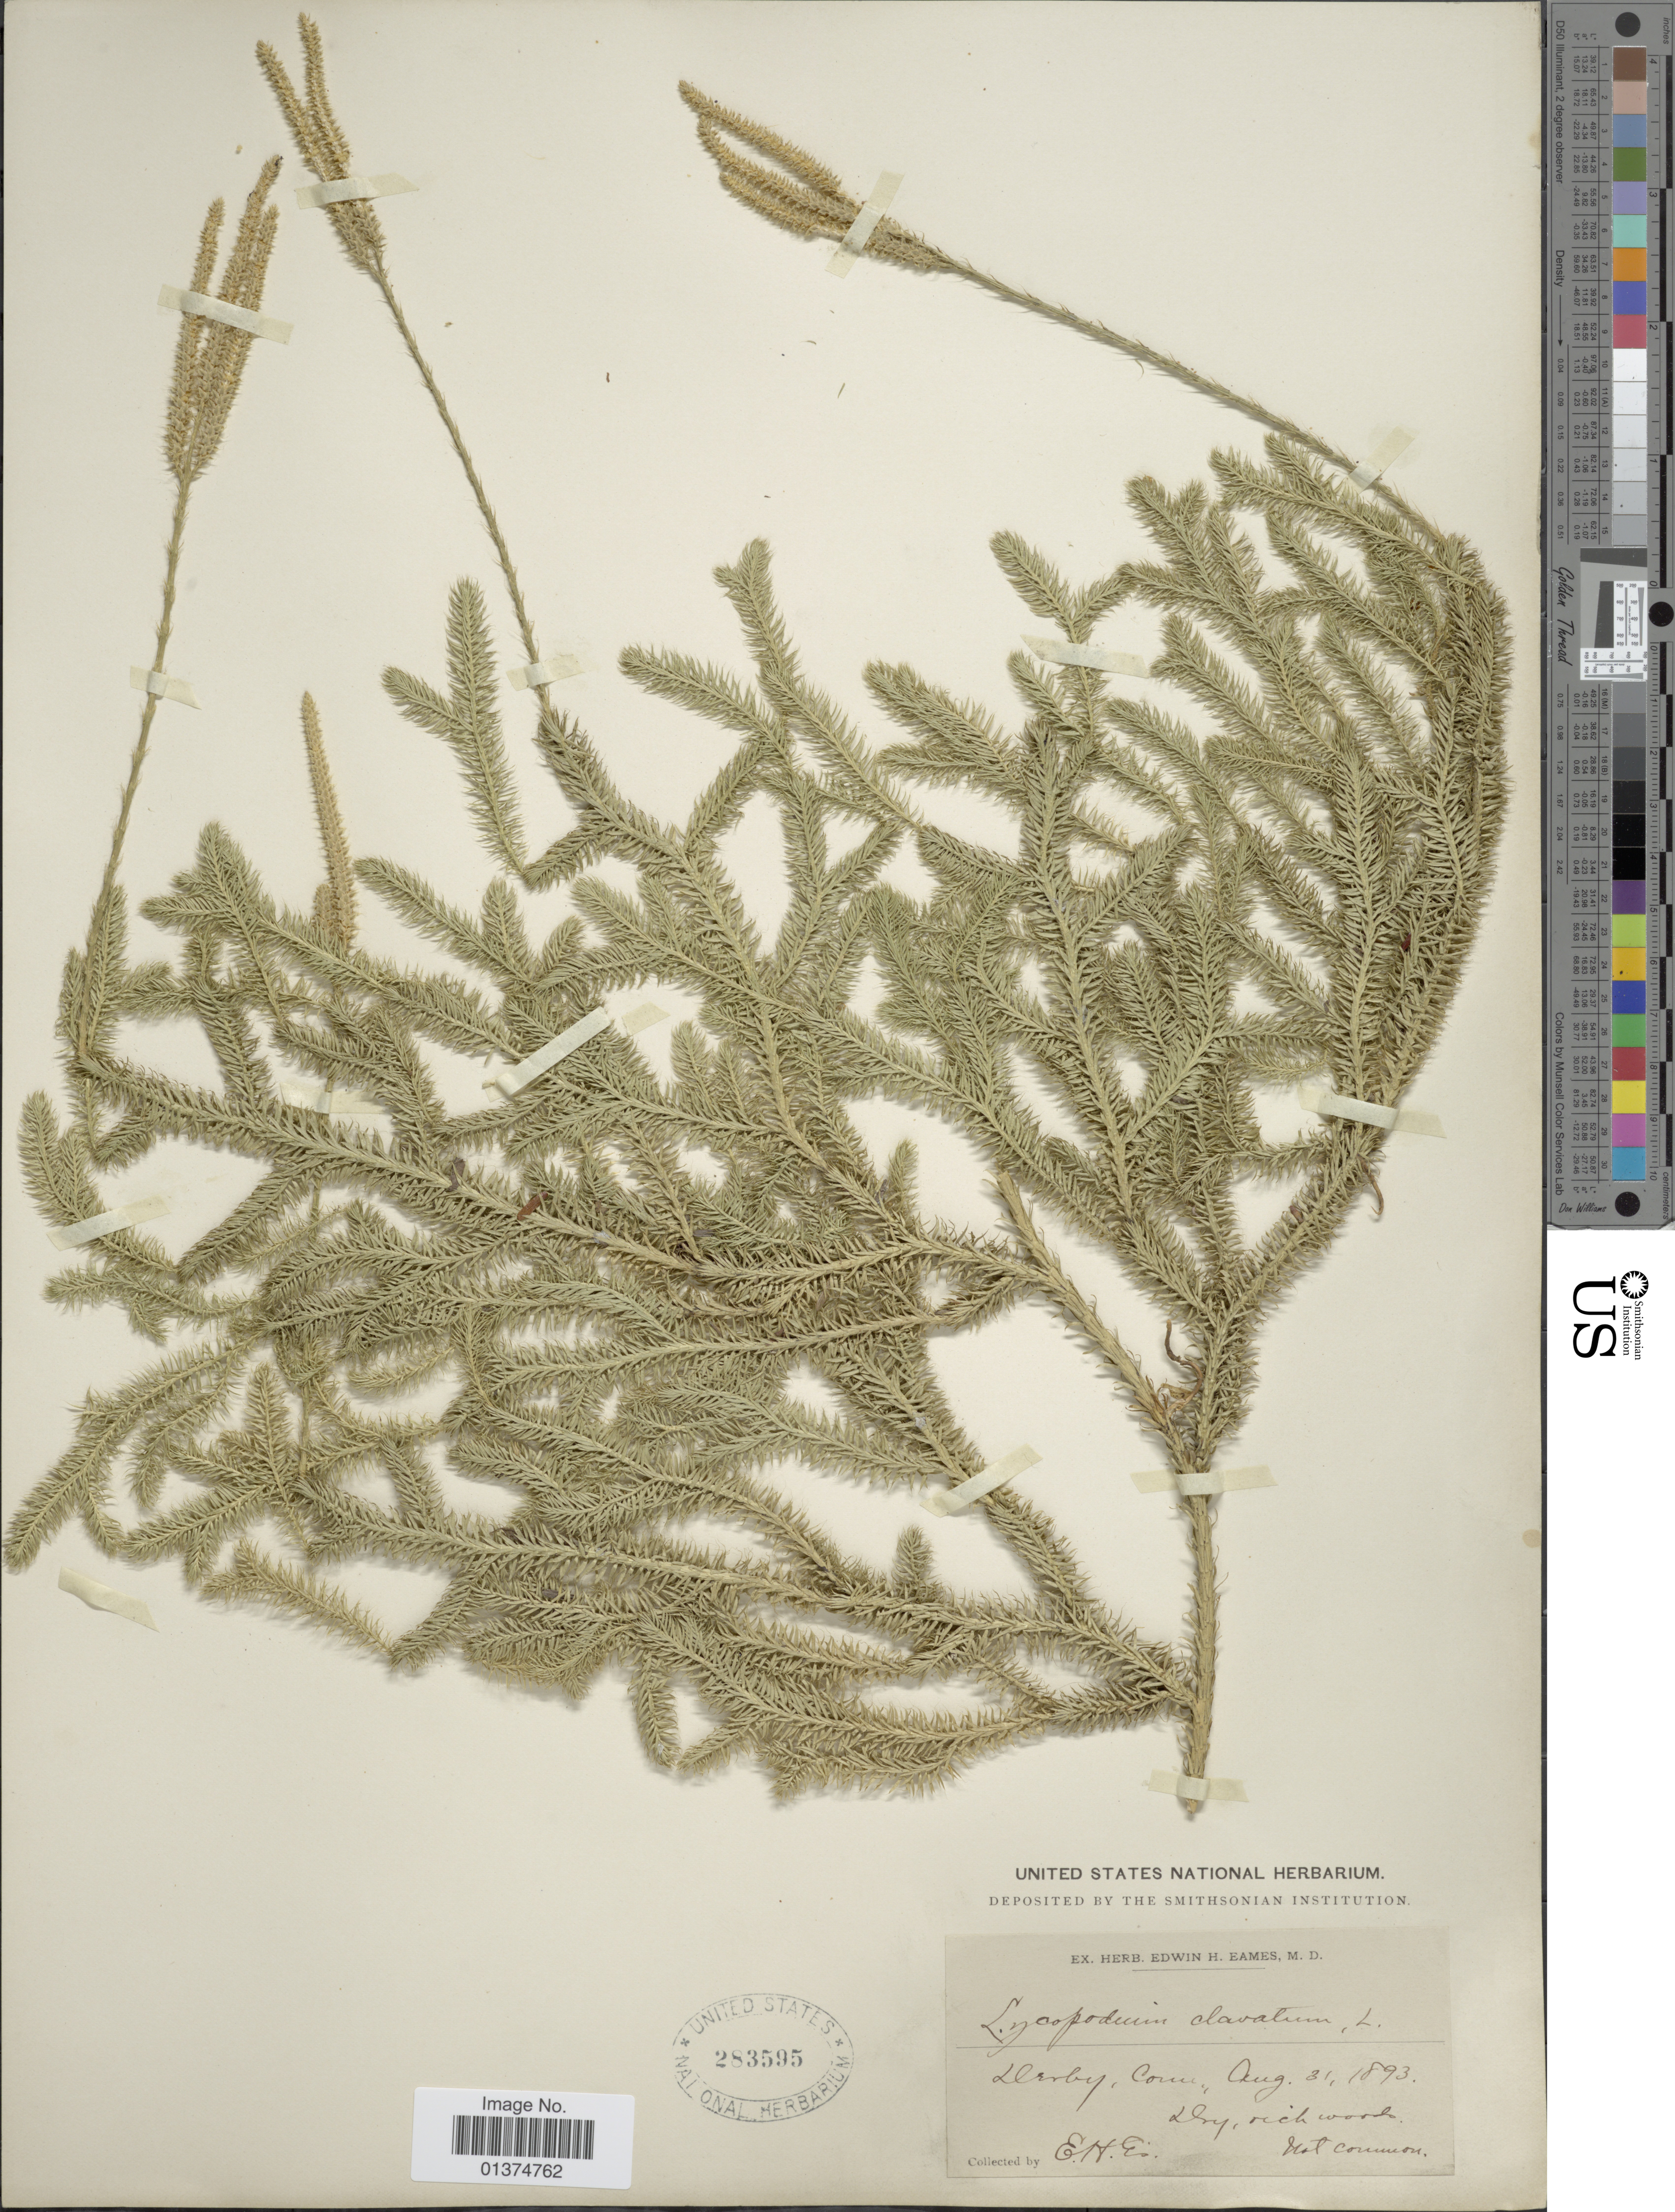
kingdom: Plantae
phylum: Tracheophyta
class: Lycopodiopsida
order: Lycopodiales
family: Lycopodiaceae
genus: Lycopodium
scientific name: Lycopodium clavatum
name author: L.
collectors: E. H. Eames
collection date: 1893-08-31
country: United States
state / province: Connecticut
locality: Llerby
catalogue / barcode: US 283595